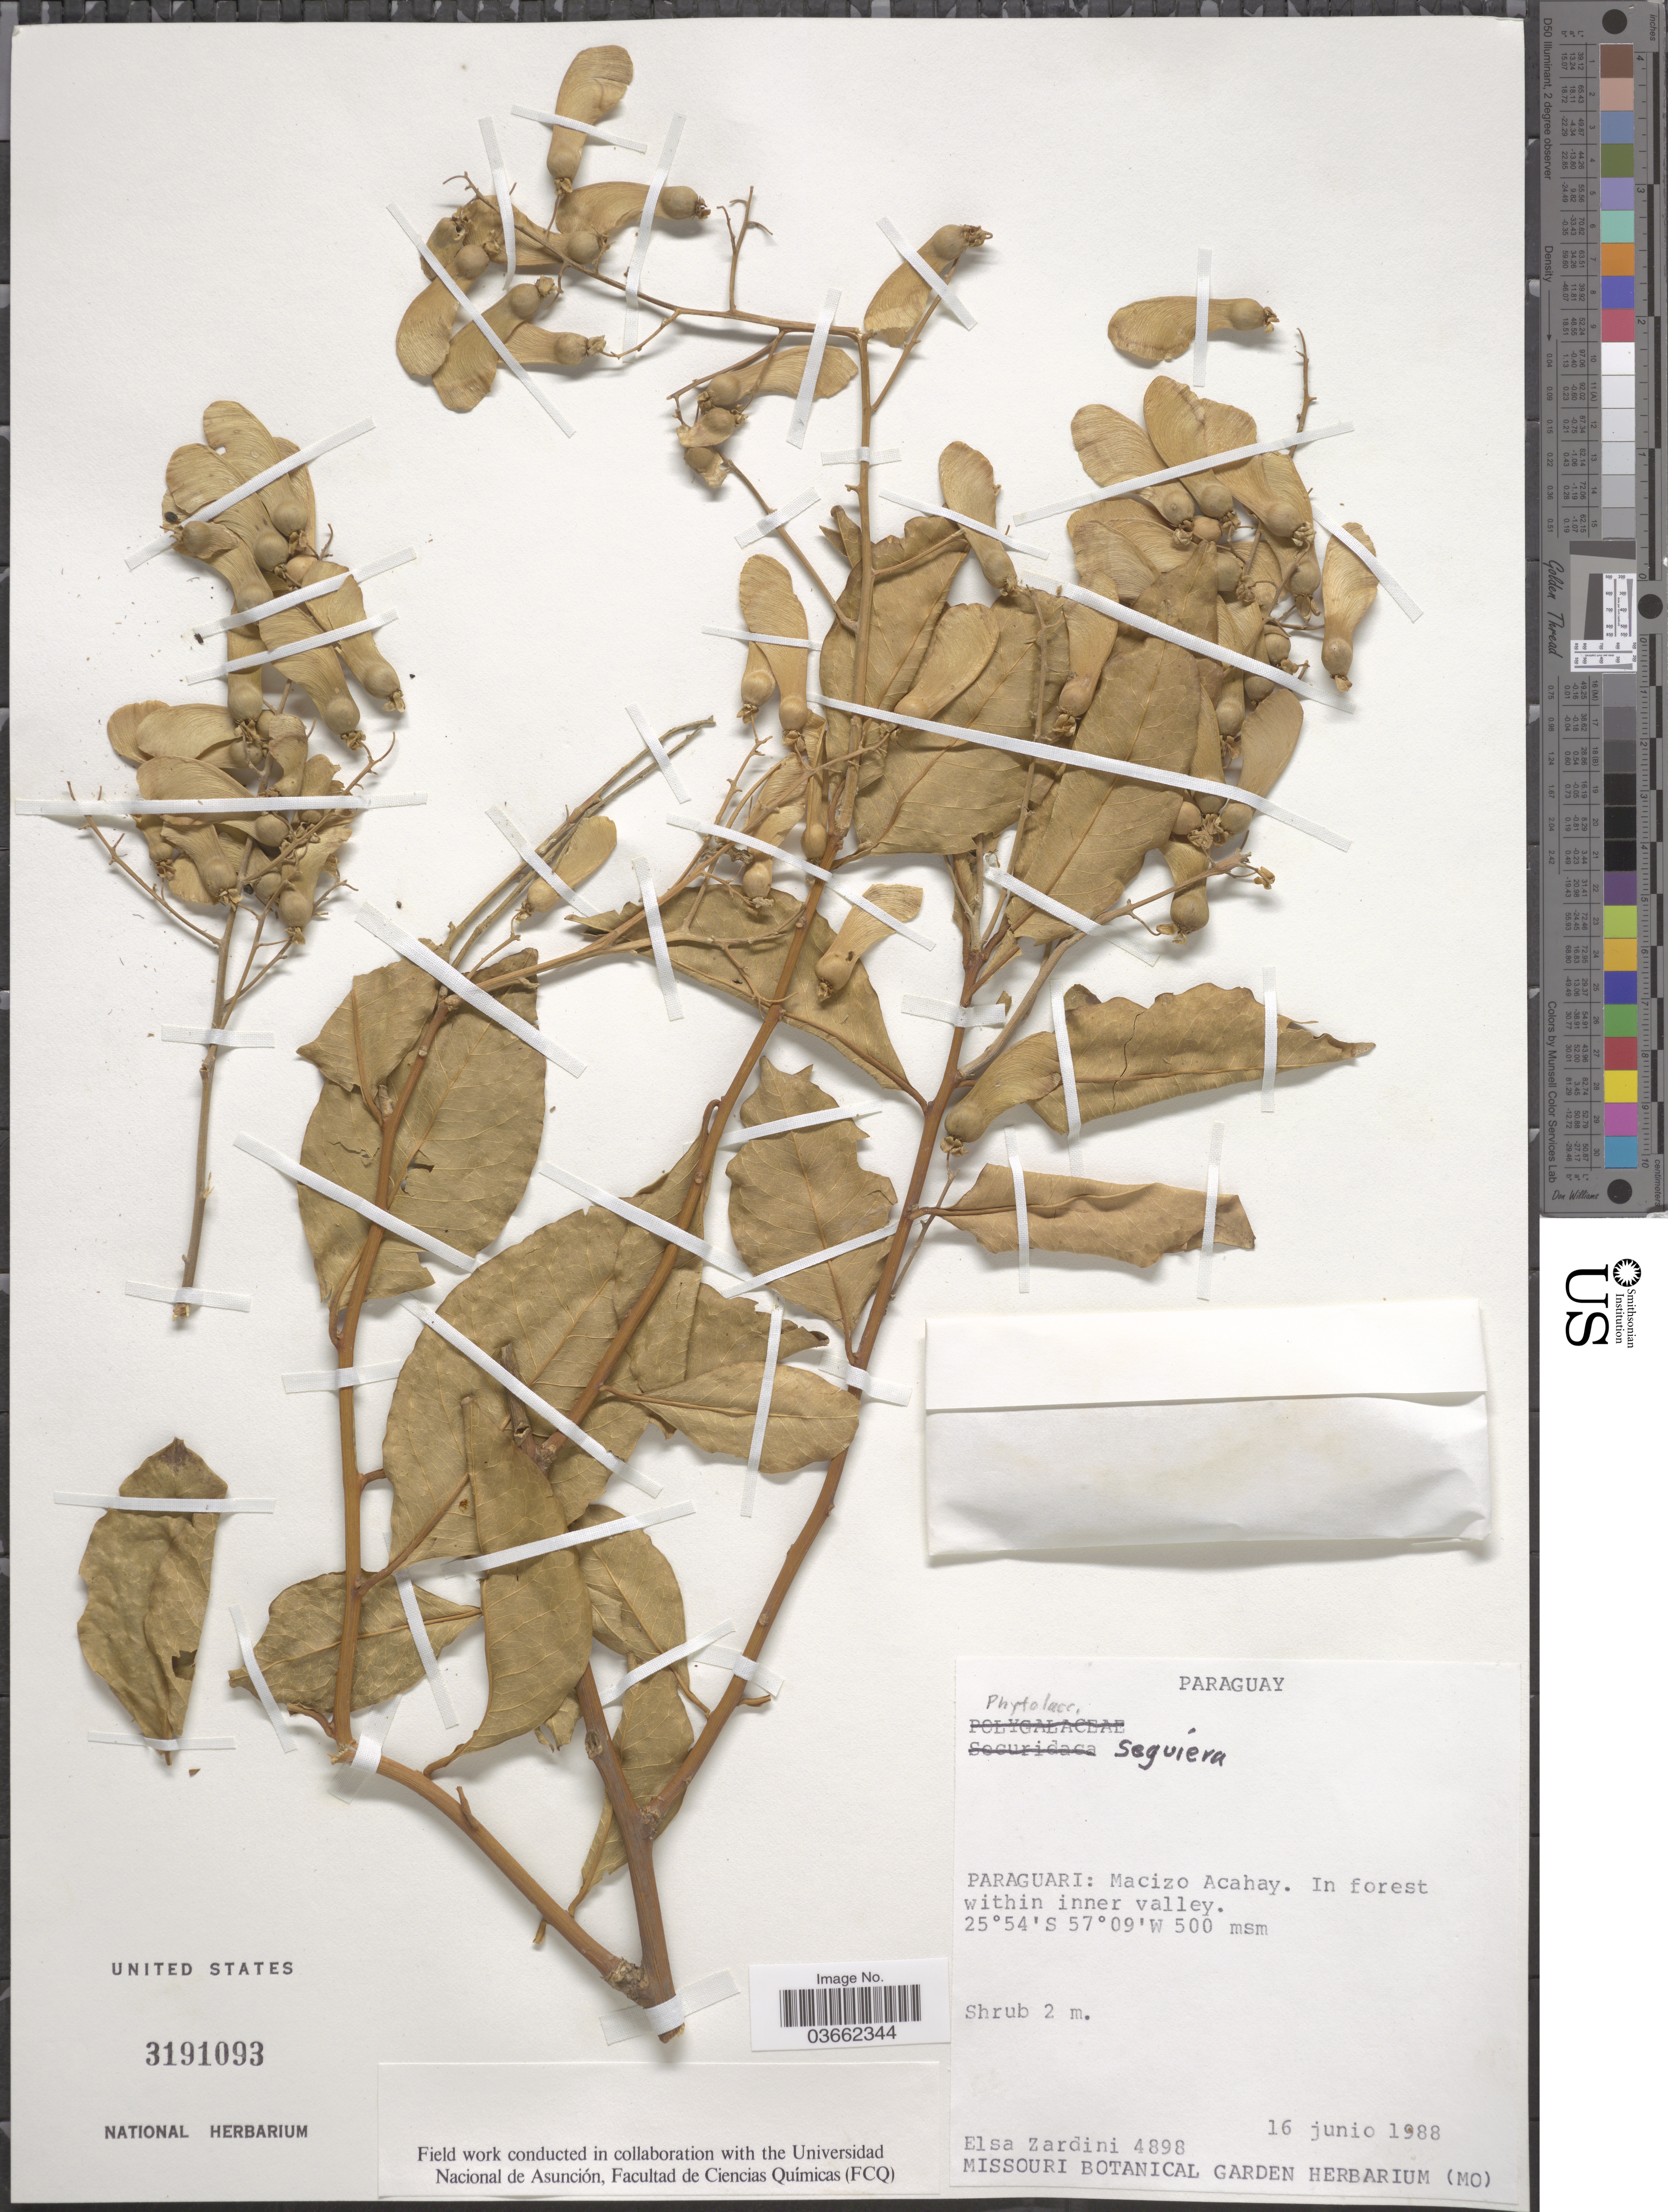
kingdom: Plantae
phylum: Tracheophyta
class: Magnoliopsida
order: Caryophyllales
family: Phytolaccaceae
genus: Seguieria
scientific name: Seguieria sp.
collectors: E. M. Zardini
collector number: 4898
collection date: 1988-06-16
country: Paraguay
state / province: Paraguari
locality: Macizo Acahay. In forest within inner valley.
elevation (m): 500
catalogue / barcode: US 3191093